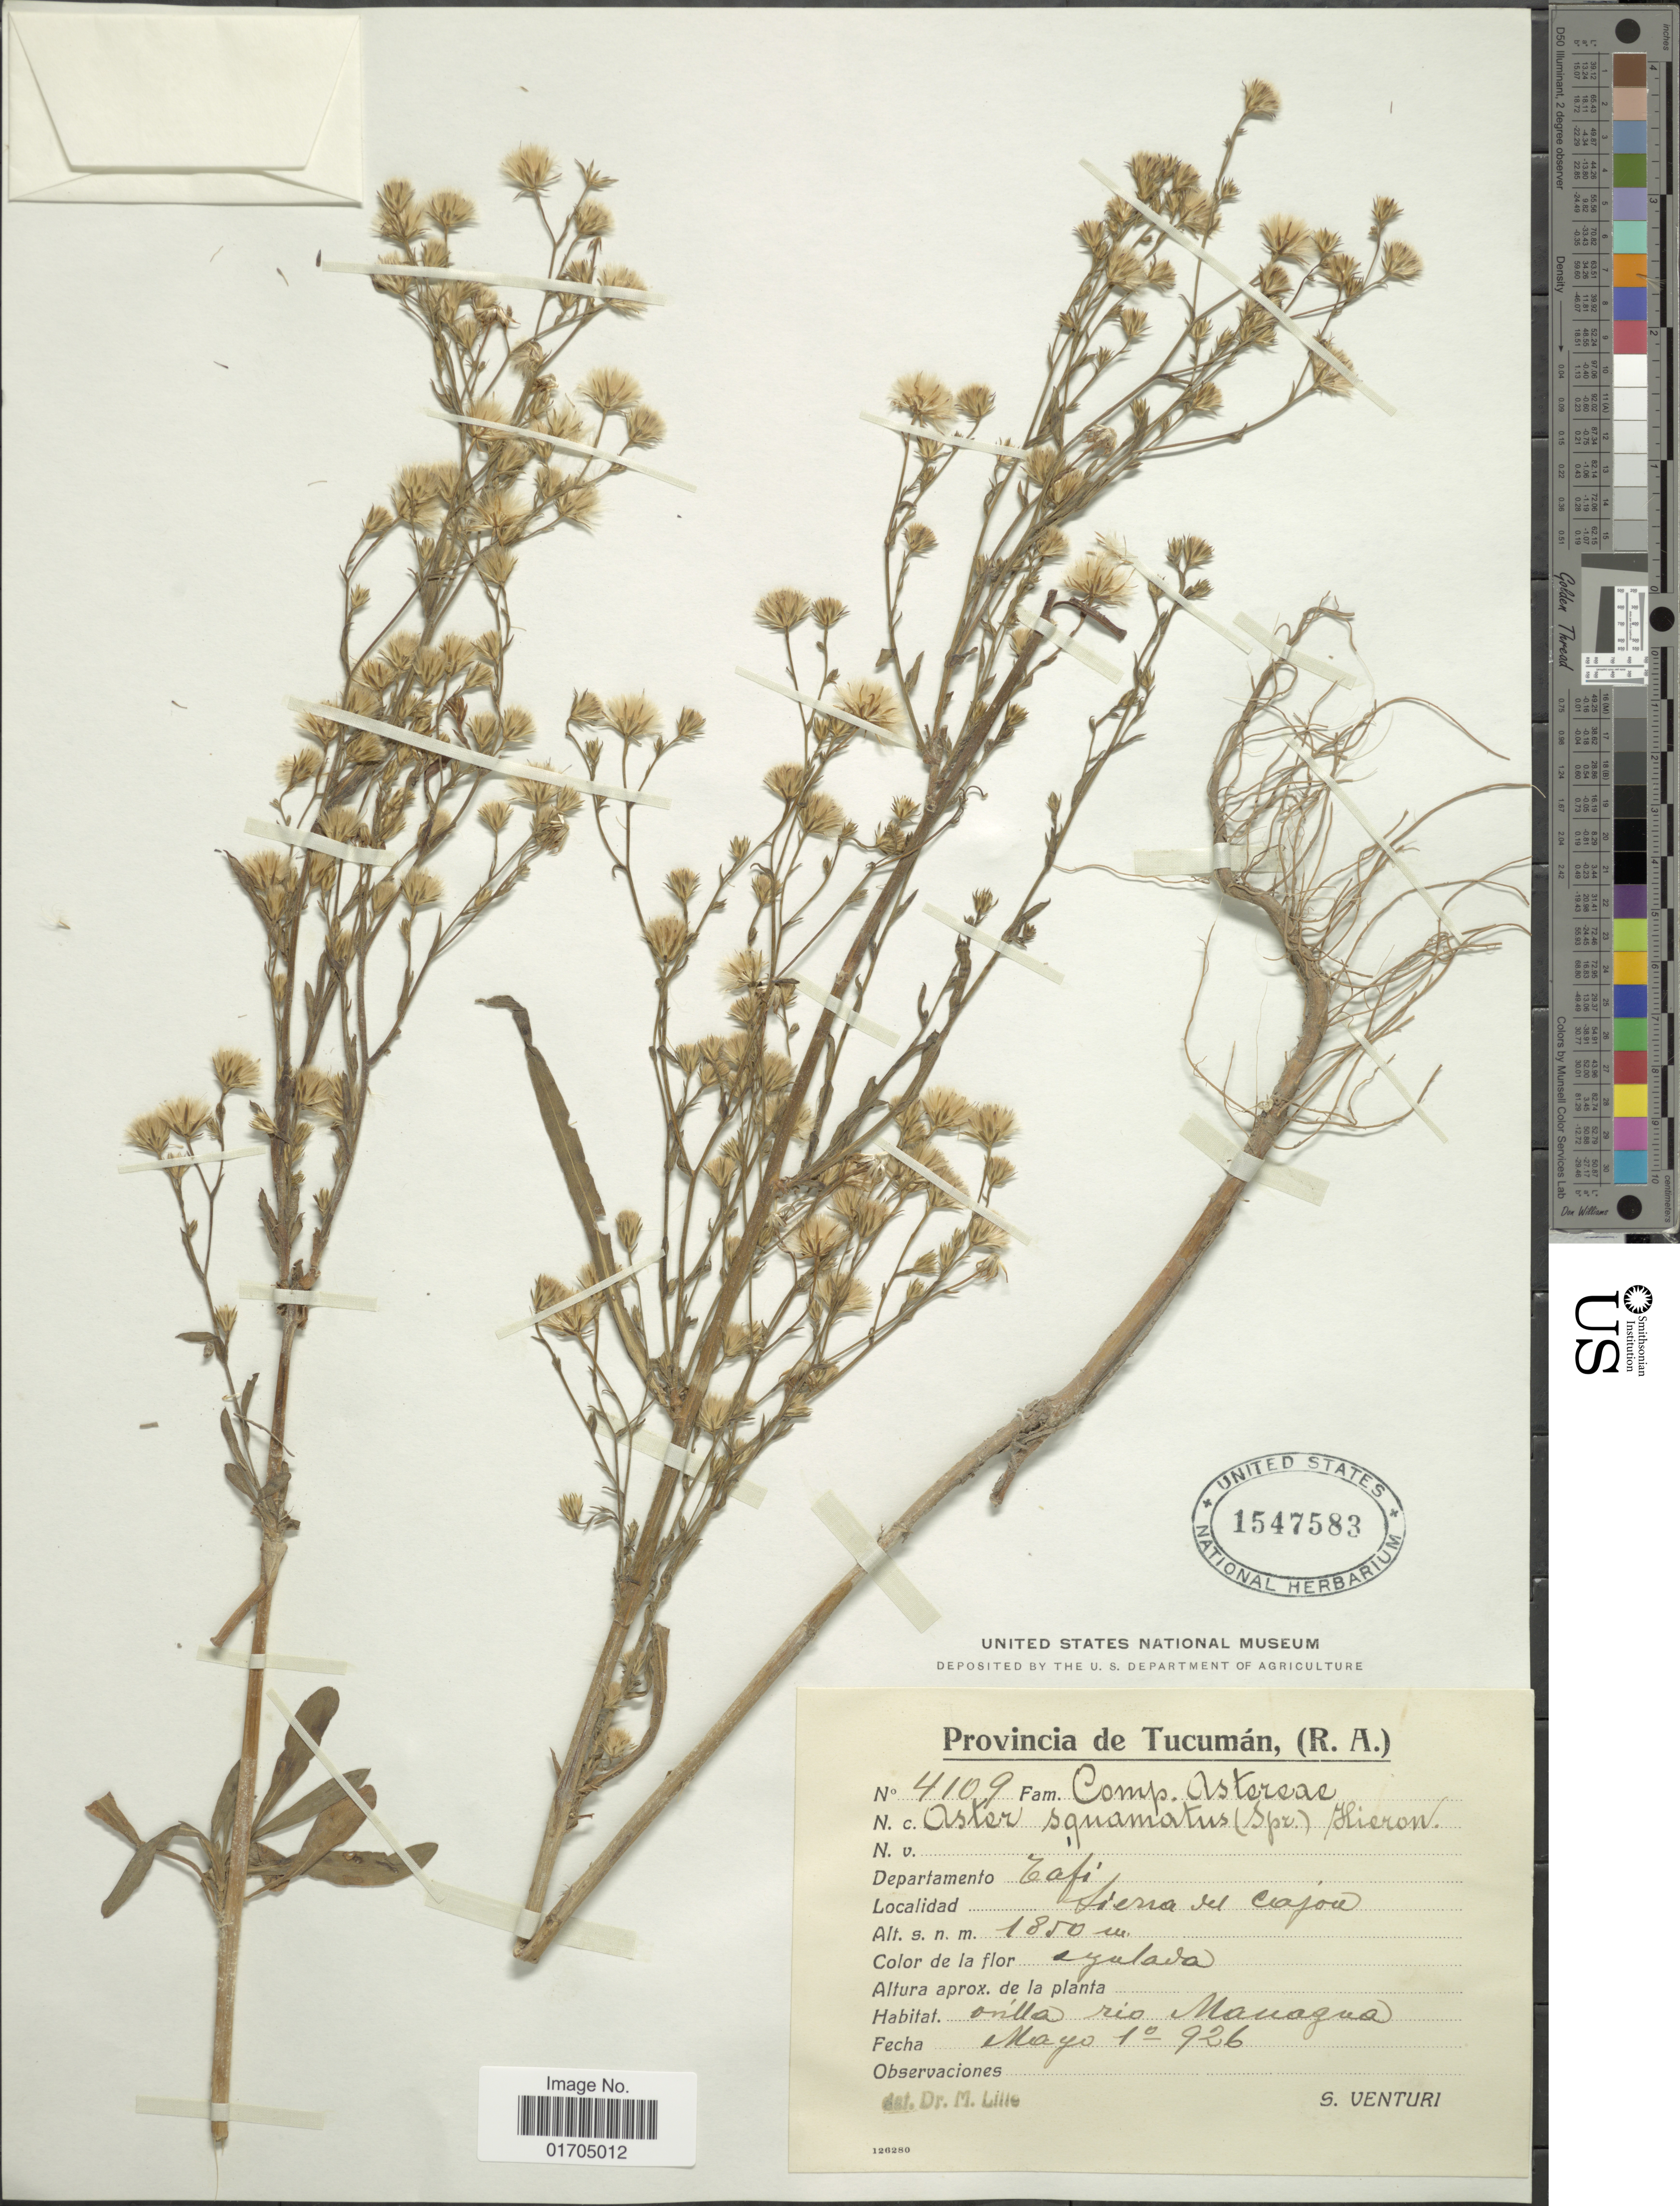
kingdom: Plantae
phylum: Tracheophyta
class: Magnoliopsida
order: Asterales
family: Asteraceae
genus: Symphyotrichum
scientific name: Symphyotrichum squamatum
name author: (Spreng.) G.L. Nesom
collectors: S. Venturi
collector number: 4109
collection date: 1926-05-10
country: Argentina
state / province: Tucuman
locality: (R.A.), Departamento Tafi, Sierra del Cajon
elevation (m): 1850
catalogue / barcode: US 1547583